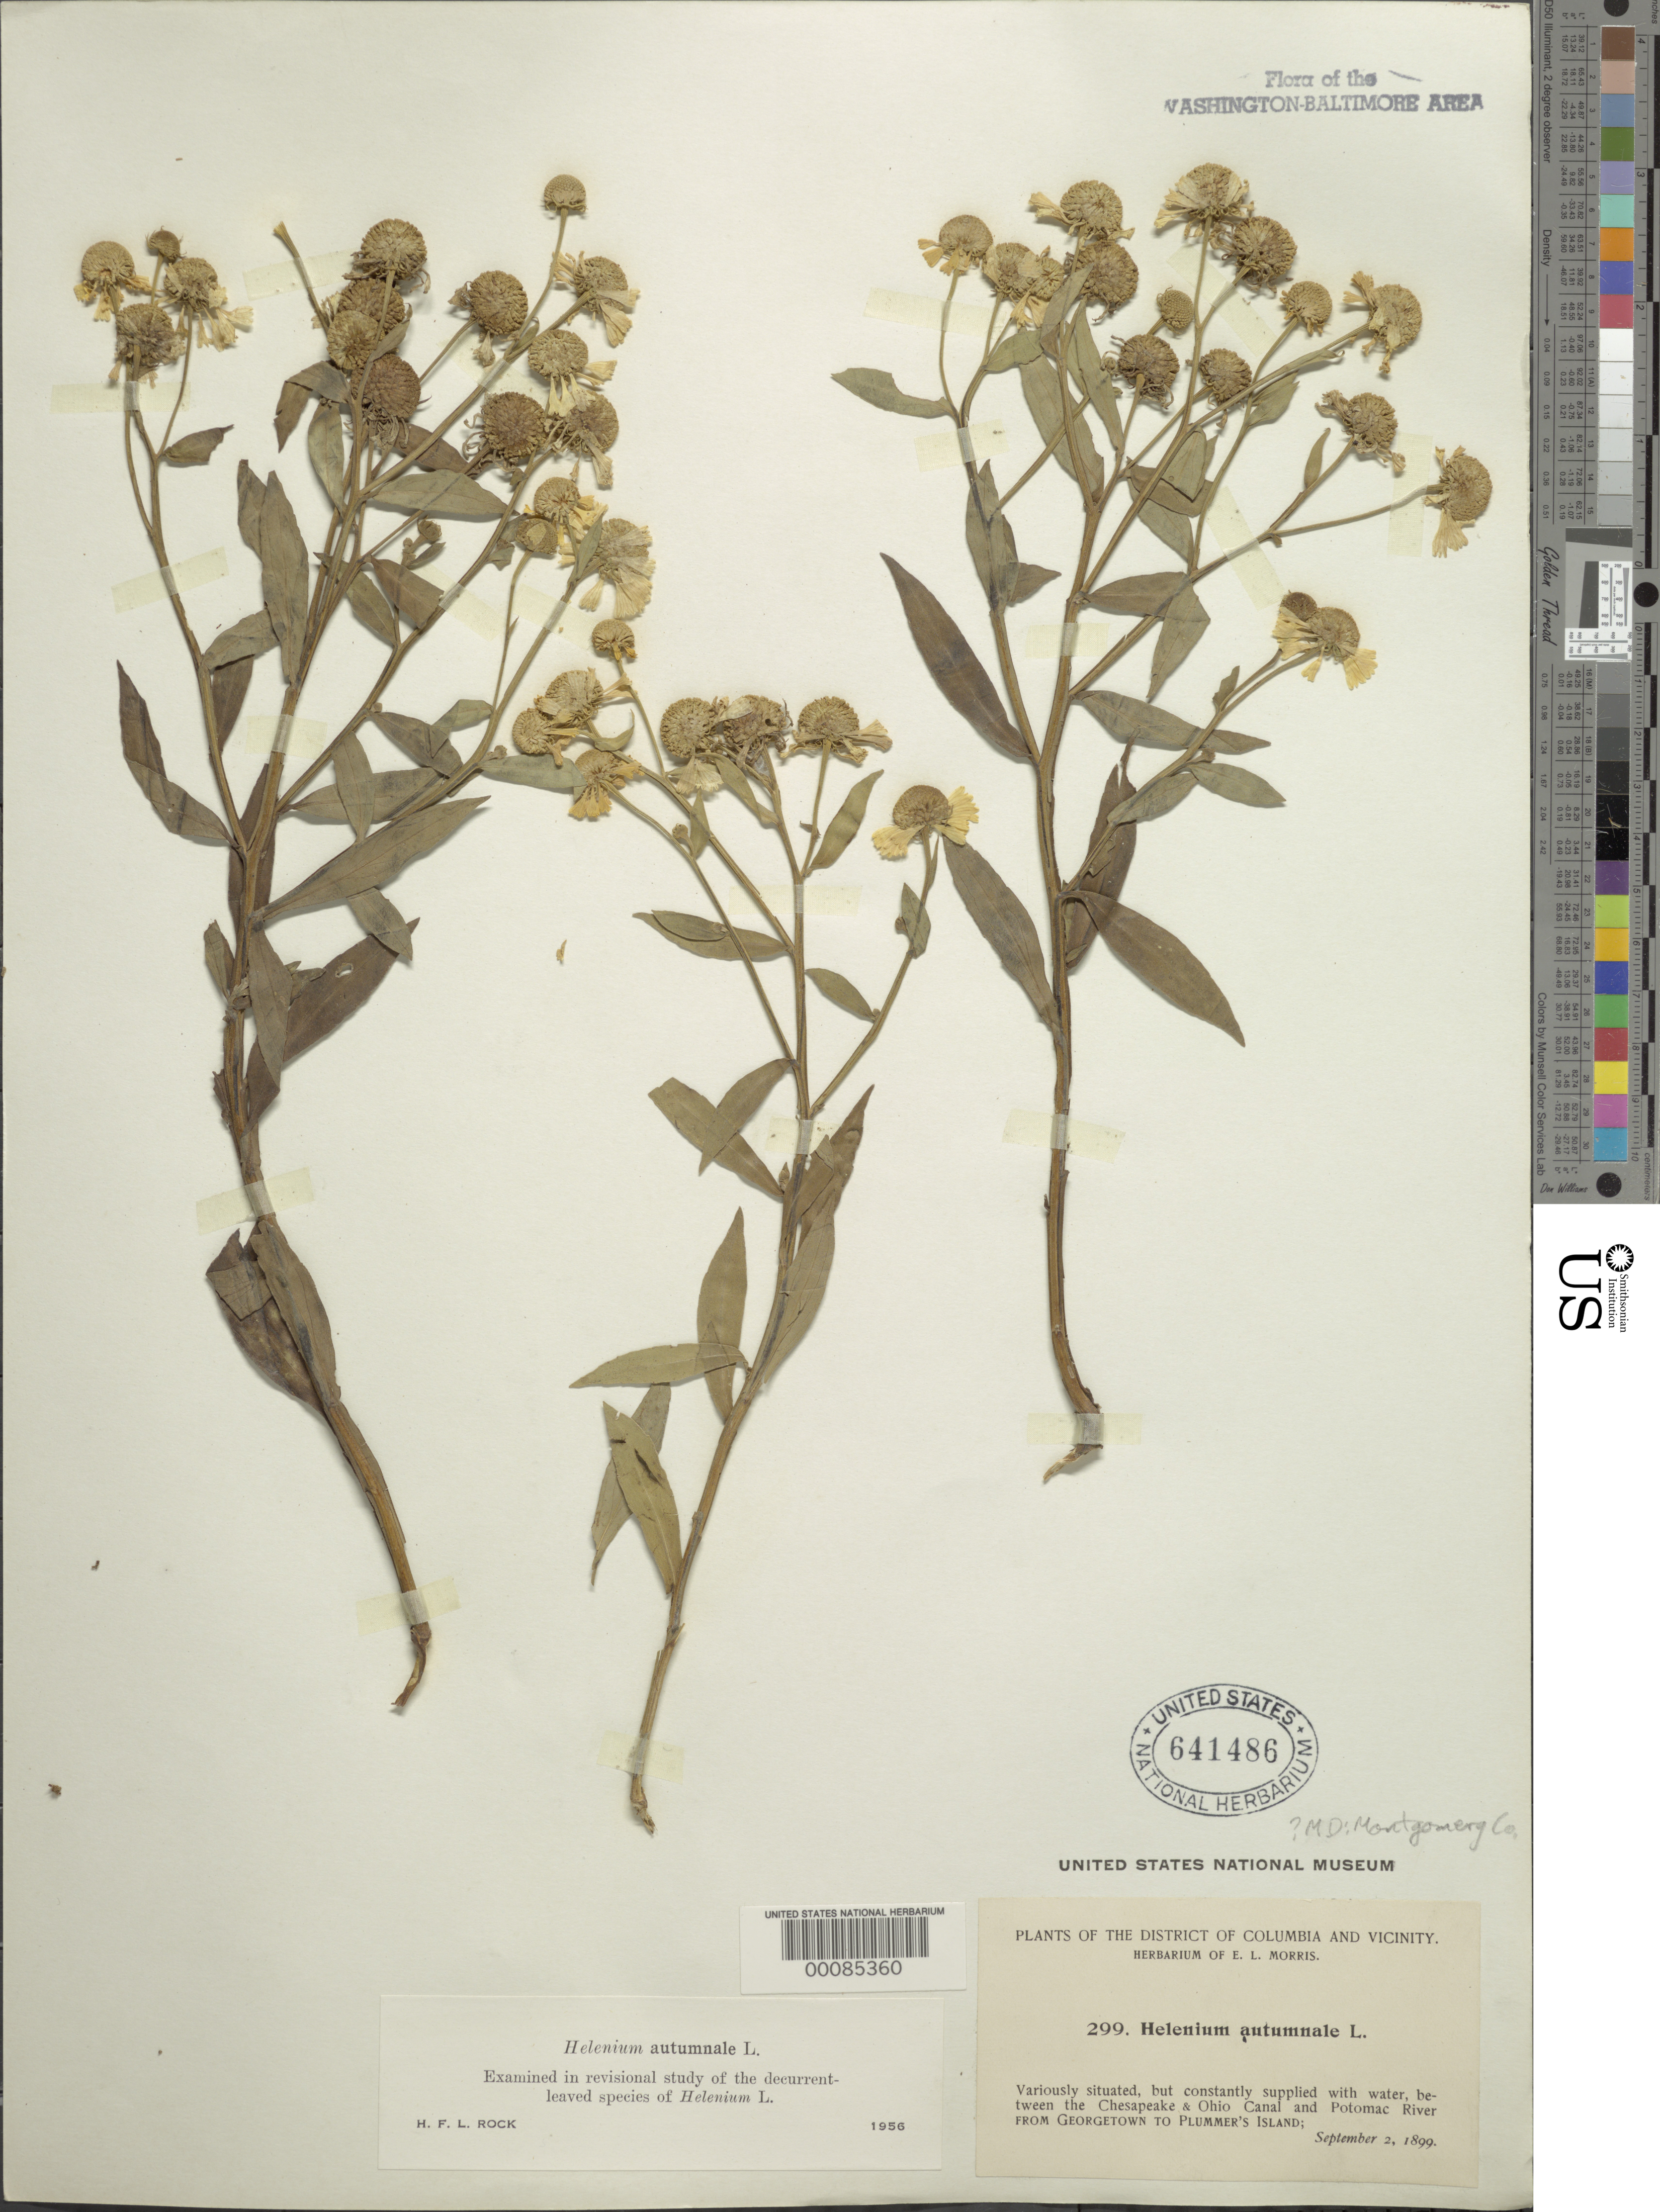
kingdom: Plantae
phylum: Tracheophyta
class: Magnoliopsida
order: Asterales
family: Asteraceae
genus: Helenium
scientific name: Helenium autumnale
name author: L.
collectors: E. L. Morris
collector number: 299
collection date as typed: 02 Sep 1899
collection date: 1899-09-02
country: United States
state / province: Maryland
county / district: Montgomery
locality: From Georgetown to Plummers Island between the Canal and River C. & O. Canal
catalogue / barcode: US 641486